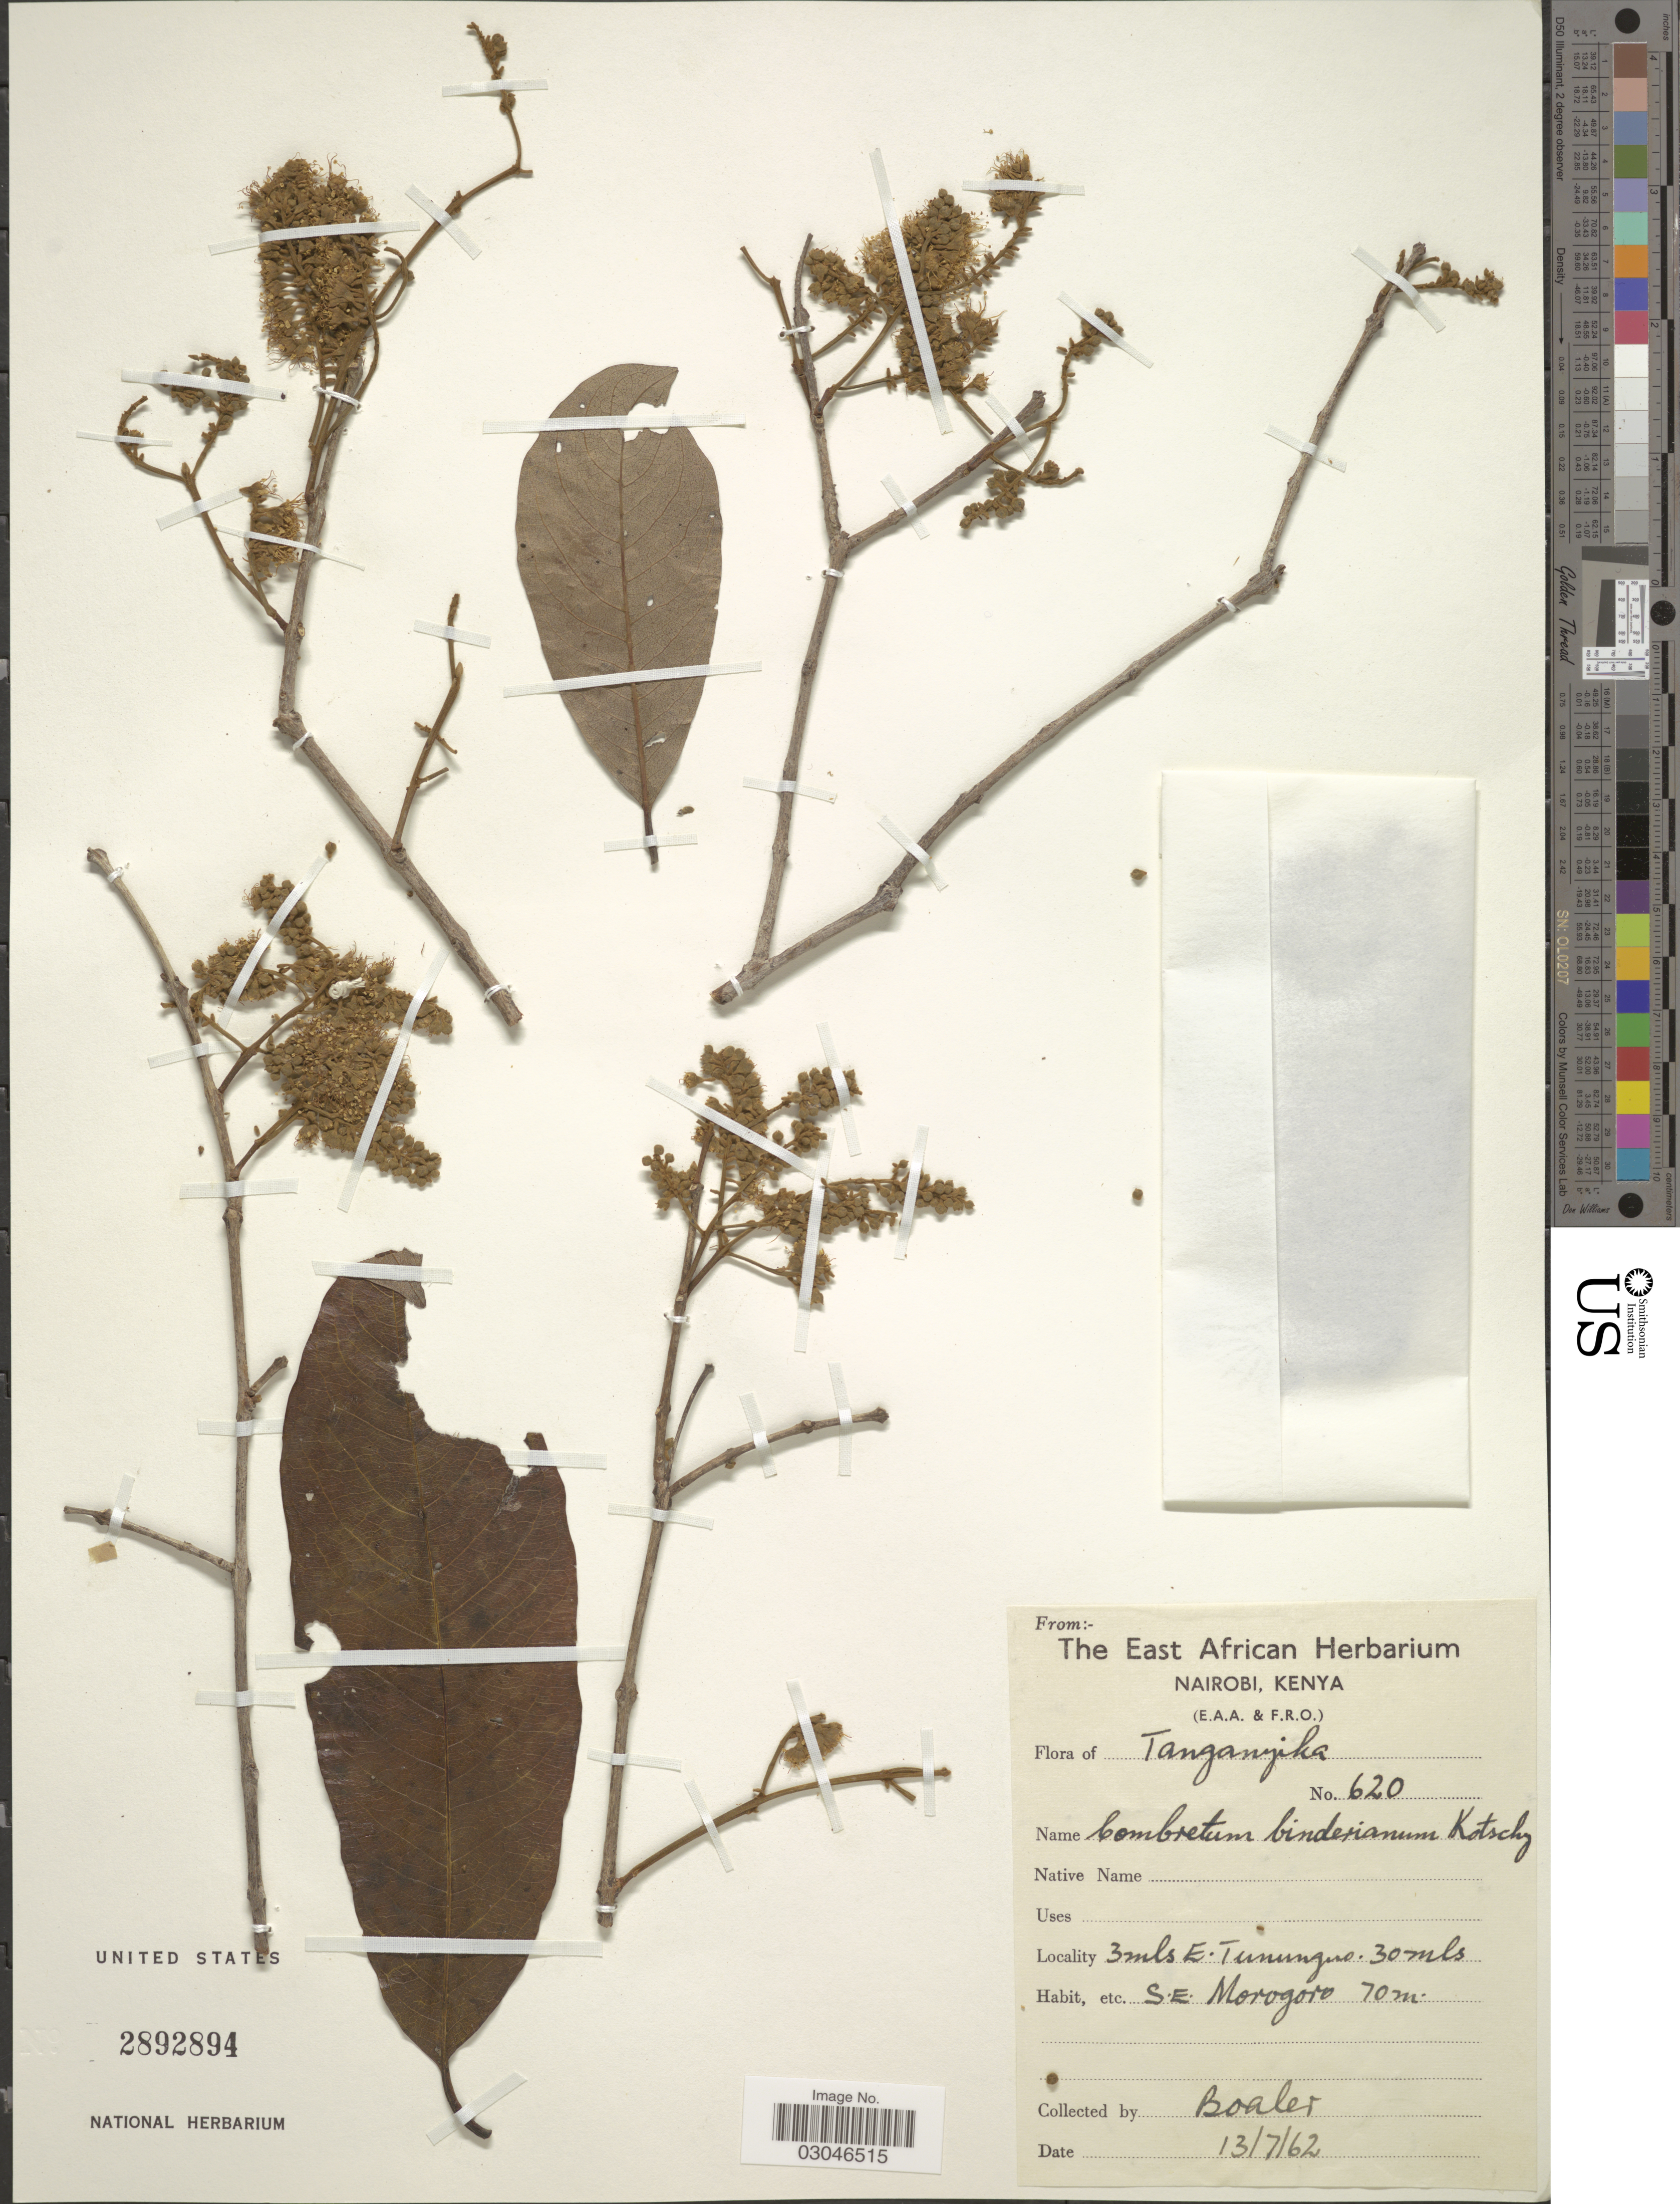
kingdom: Plantae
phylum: Tracheophyta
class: Magnoliopsida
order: Myrtales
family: Combretaceae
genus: Combretum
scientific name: Combretum binderianum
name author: Kotschy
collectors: -. Boaler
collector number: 620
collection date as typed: Transcribed d/m/y: 13/7/62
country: Tanzania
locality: Tanganyika. 3 mls E. Tununguo. 30 mls S.E. Morogoro.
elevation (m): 70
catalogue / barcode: US 2892894